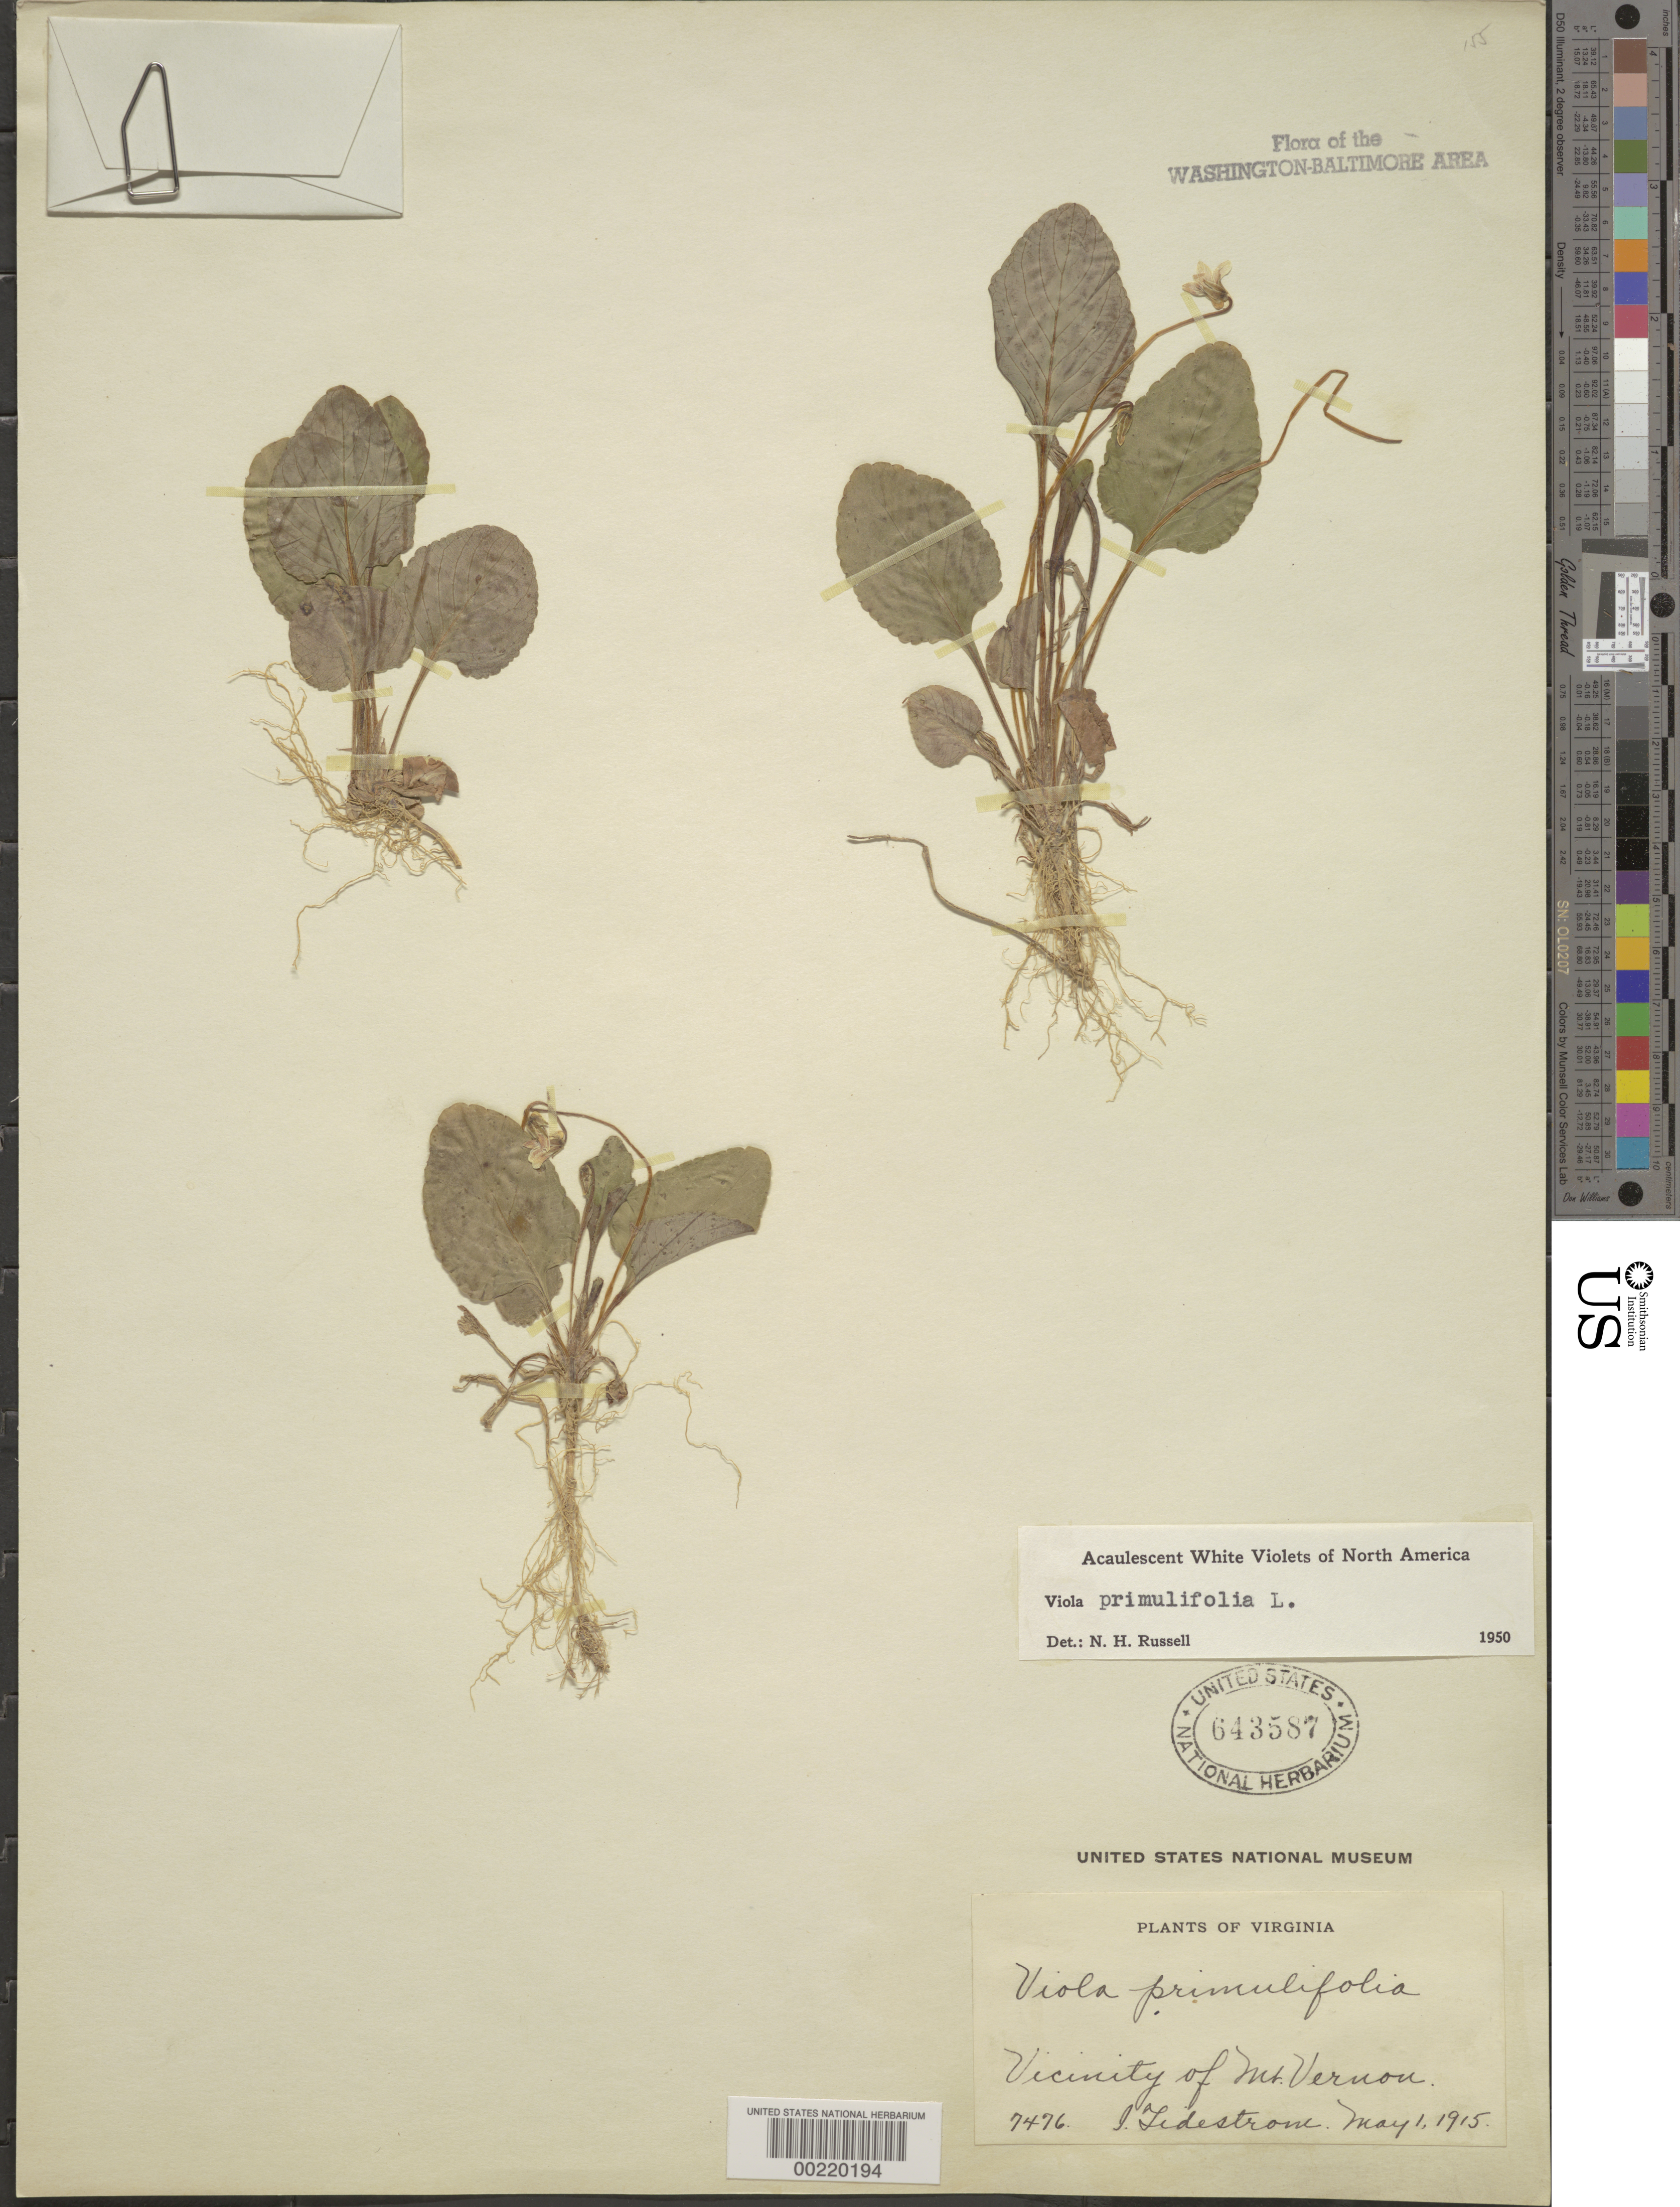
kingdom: Plantae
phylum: Tracheophyta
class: Magnoliopsida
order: Malpighiales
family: Violaceae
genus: Viola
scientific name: Viola primulifolia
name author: L.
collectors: I. F. Tidestrom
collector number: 7476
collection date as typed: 01 May 1915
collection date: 1915-05-01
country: United States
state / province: Virginia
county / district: Fairfax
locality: Mount Vernon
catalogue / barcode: US 643587